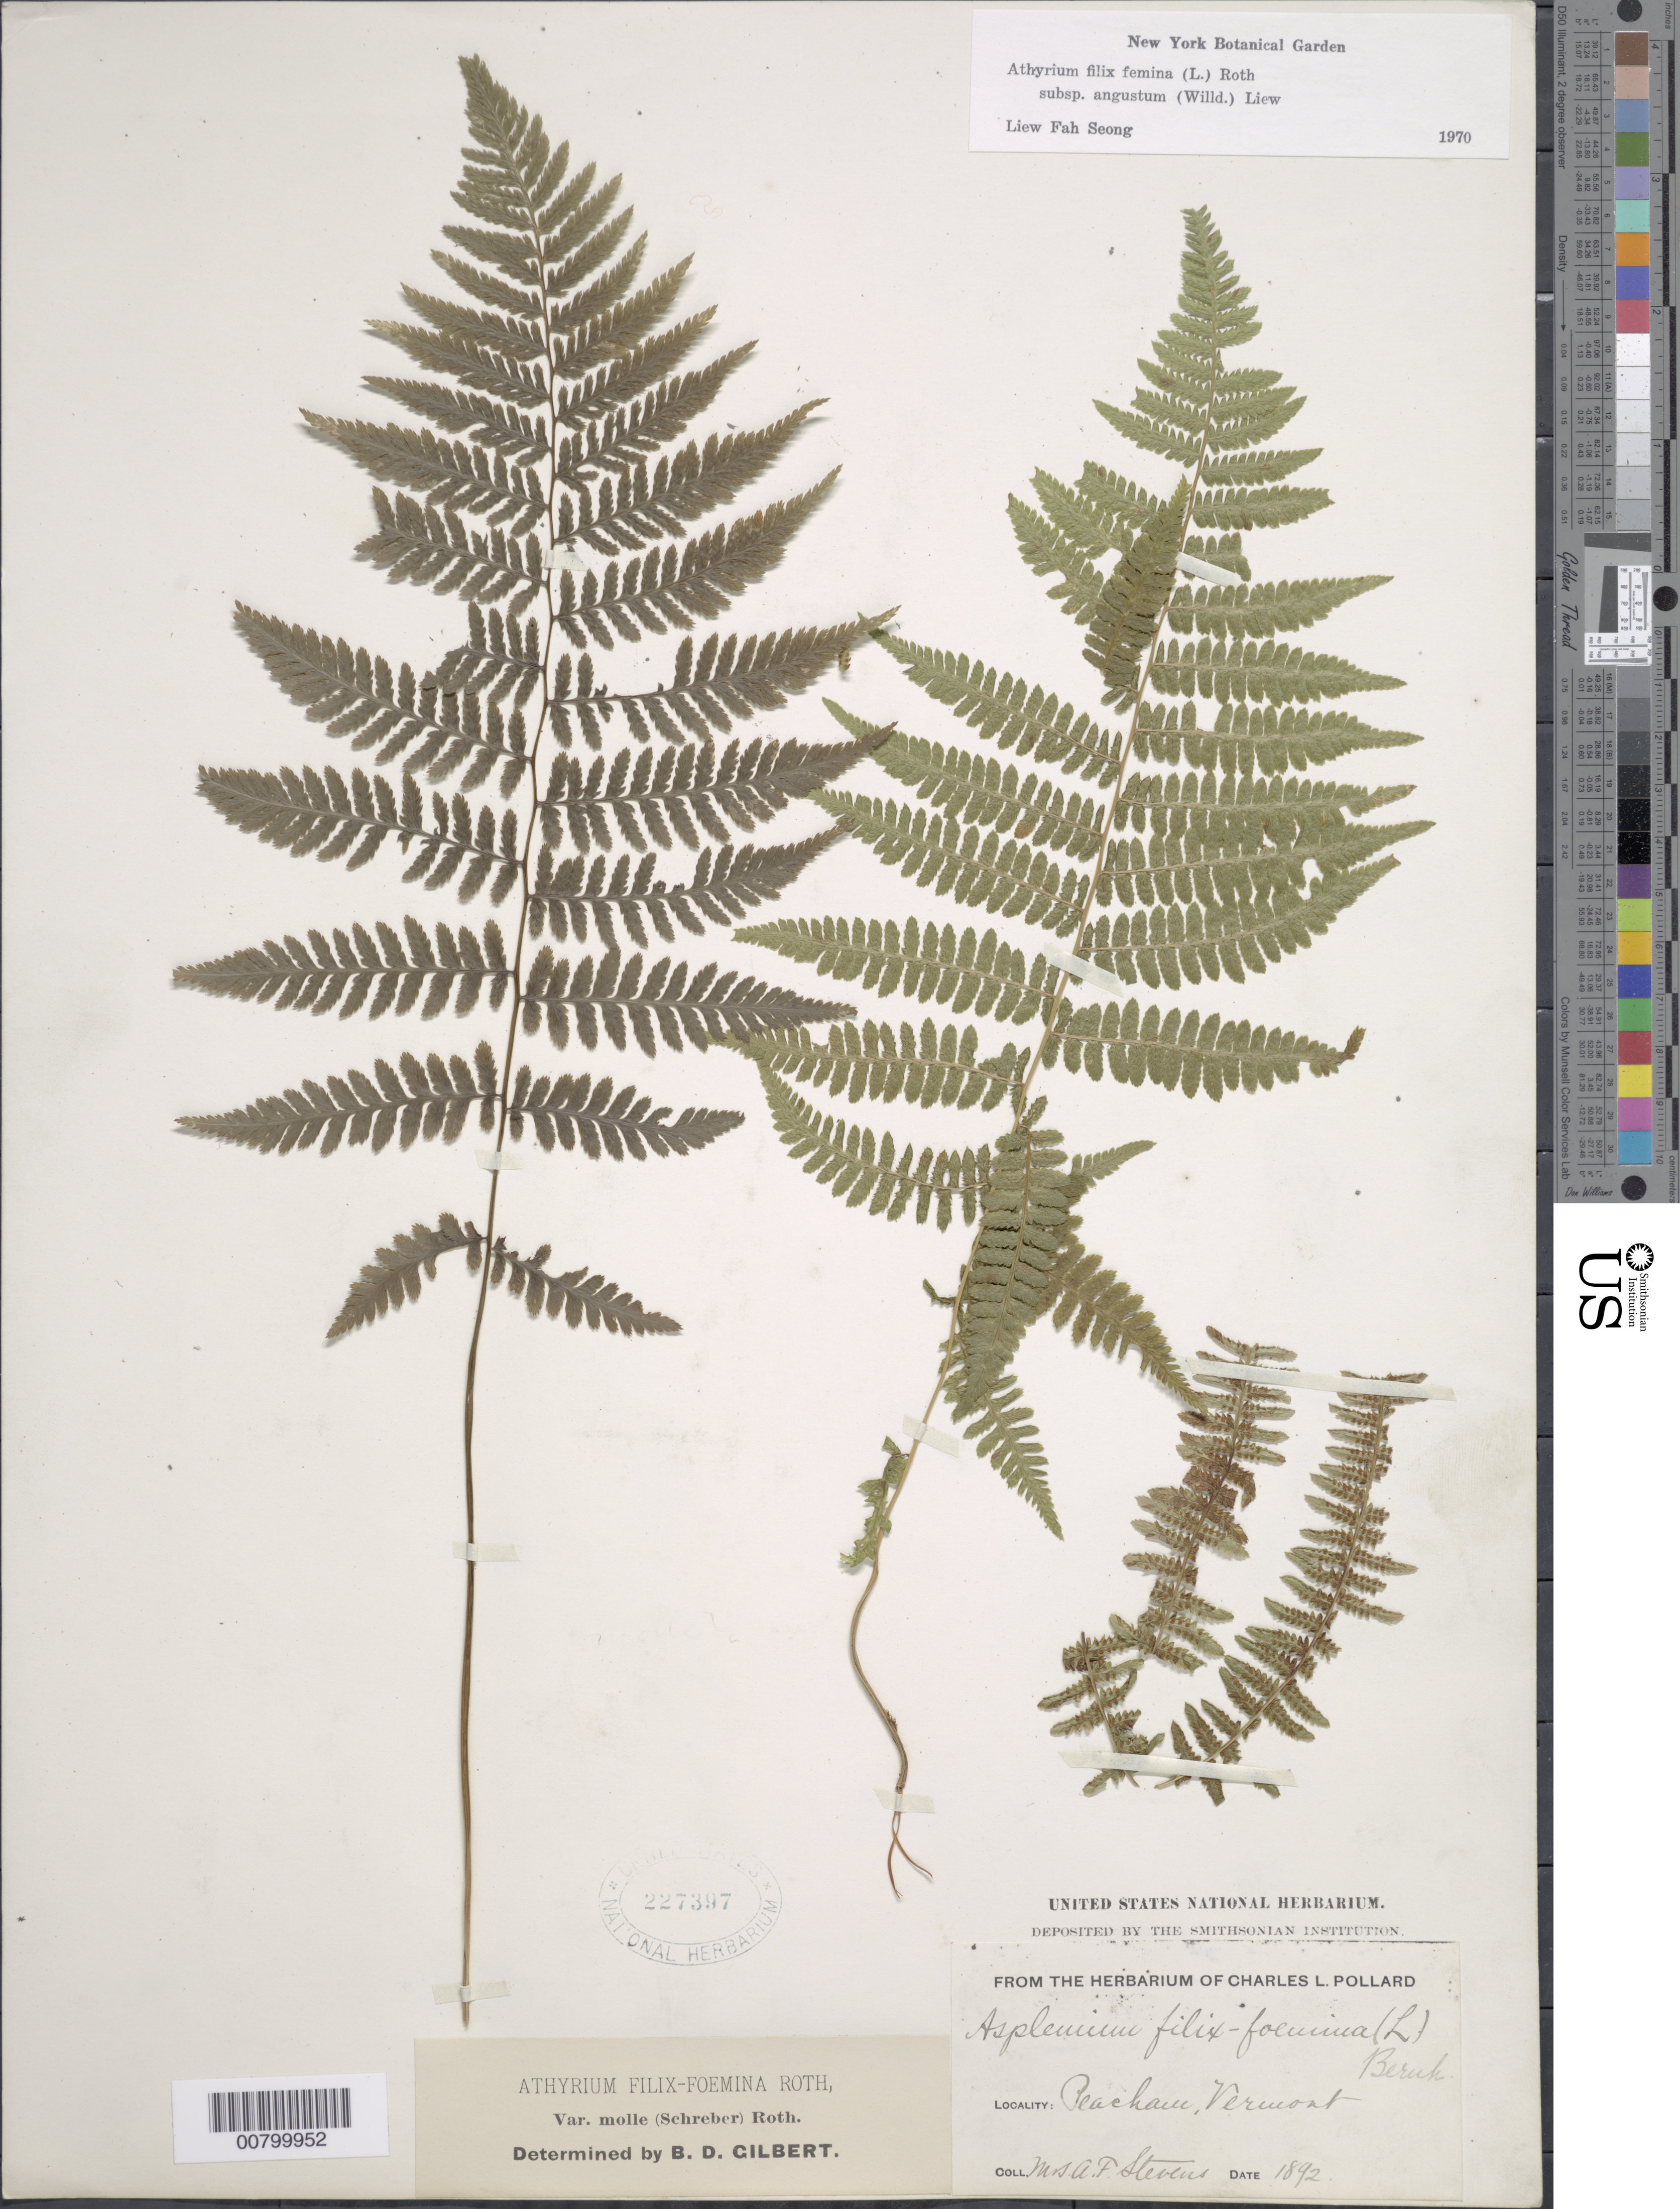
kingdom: Plantae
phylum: Tracheophyta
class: Polypodiopsida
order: Polypodiales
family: Athyriaceae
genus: Athyrium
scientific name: Athyrium filix-femina subsp. angustatum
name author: (Willd.) R.T. Clausen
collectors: A. F. Stevens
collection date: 1892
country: United States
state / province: Vermont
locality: Peacham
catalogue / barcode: US 227397